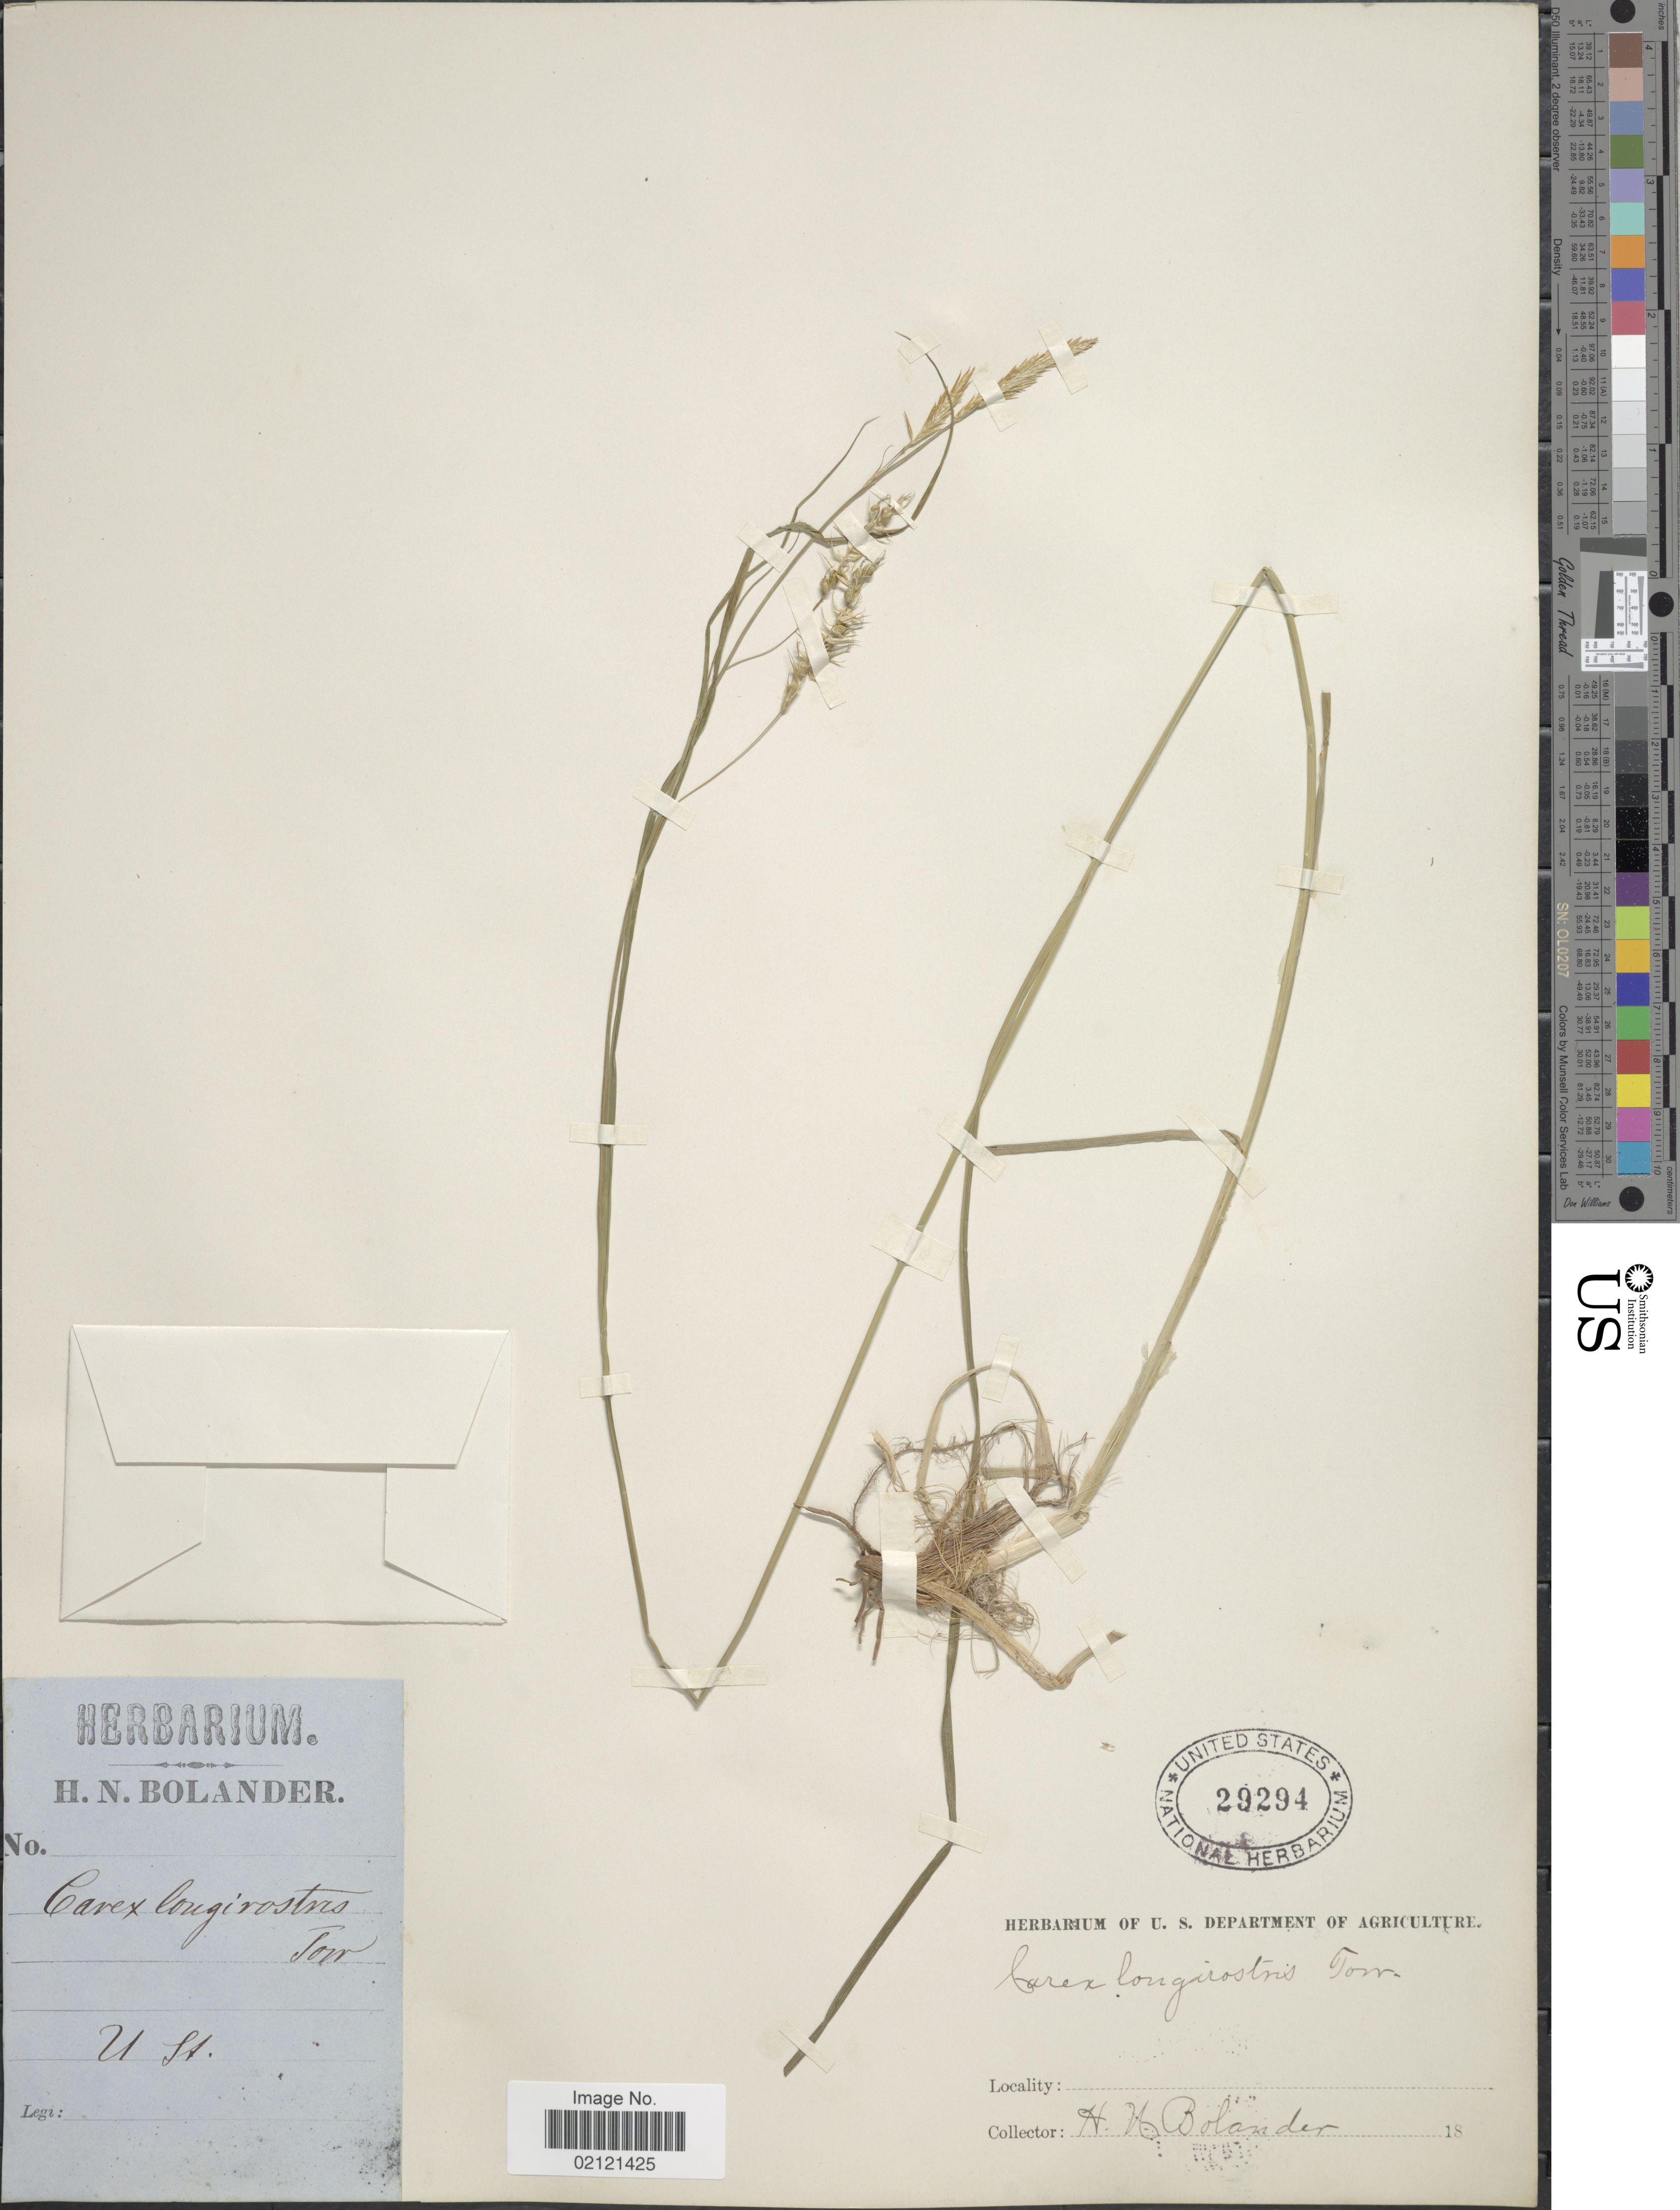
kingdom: Plantae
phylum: Tracheophyta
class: Liliopsida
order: Poales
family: Cyperaceae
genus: Carex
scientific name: Carex sprengelii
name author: Dewey ex Spreng.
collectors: H. Bolander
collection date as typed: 18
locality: U. St.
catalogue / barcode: US 29294